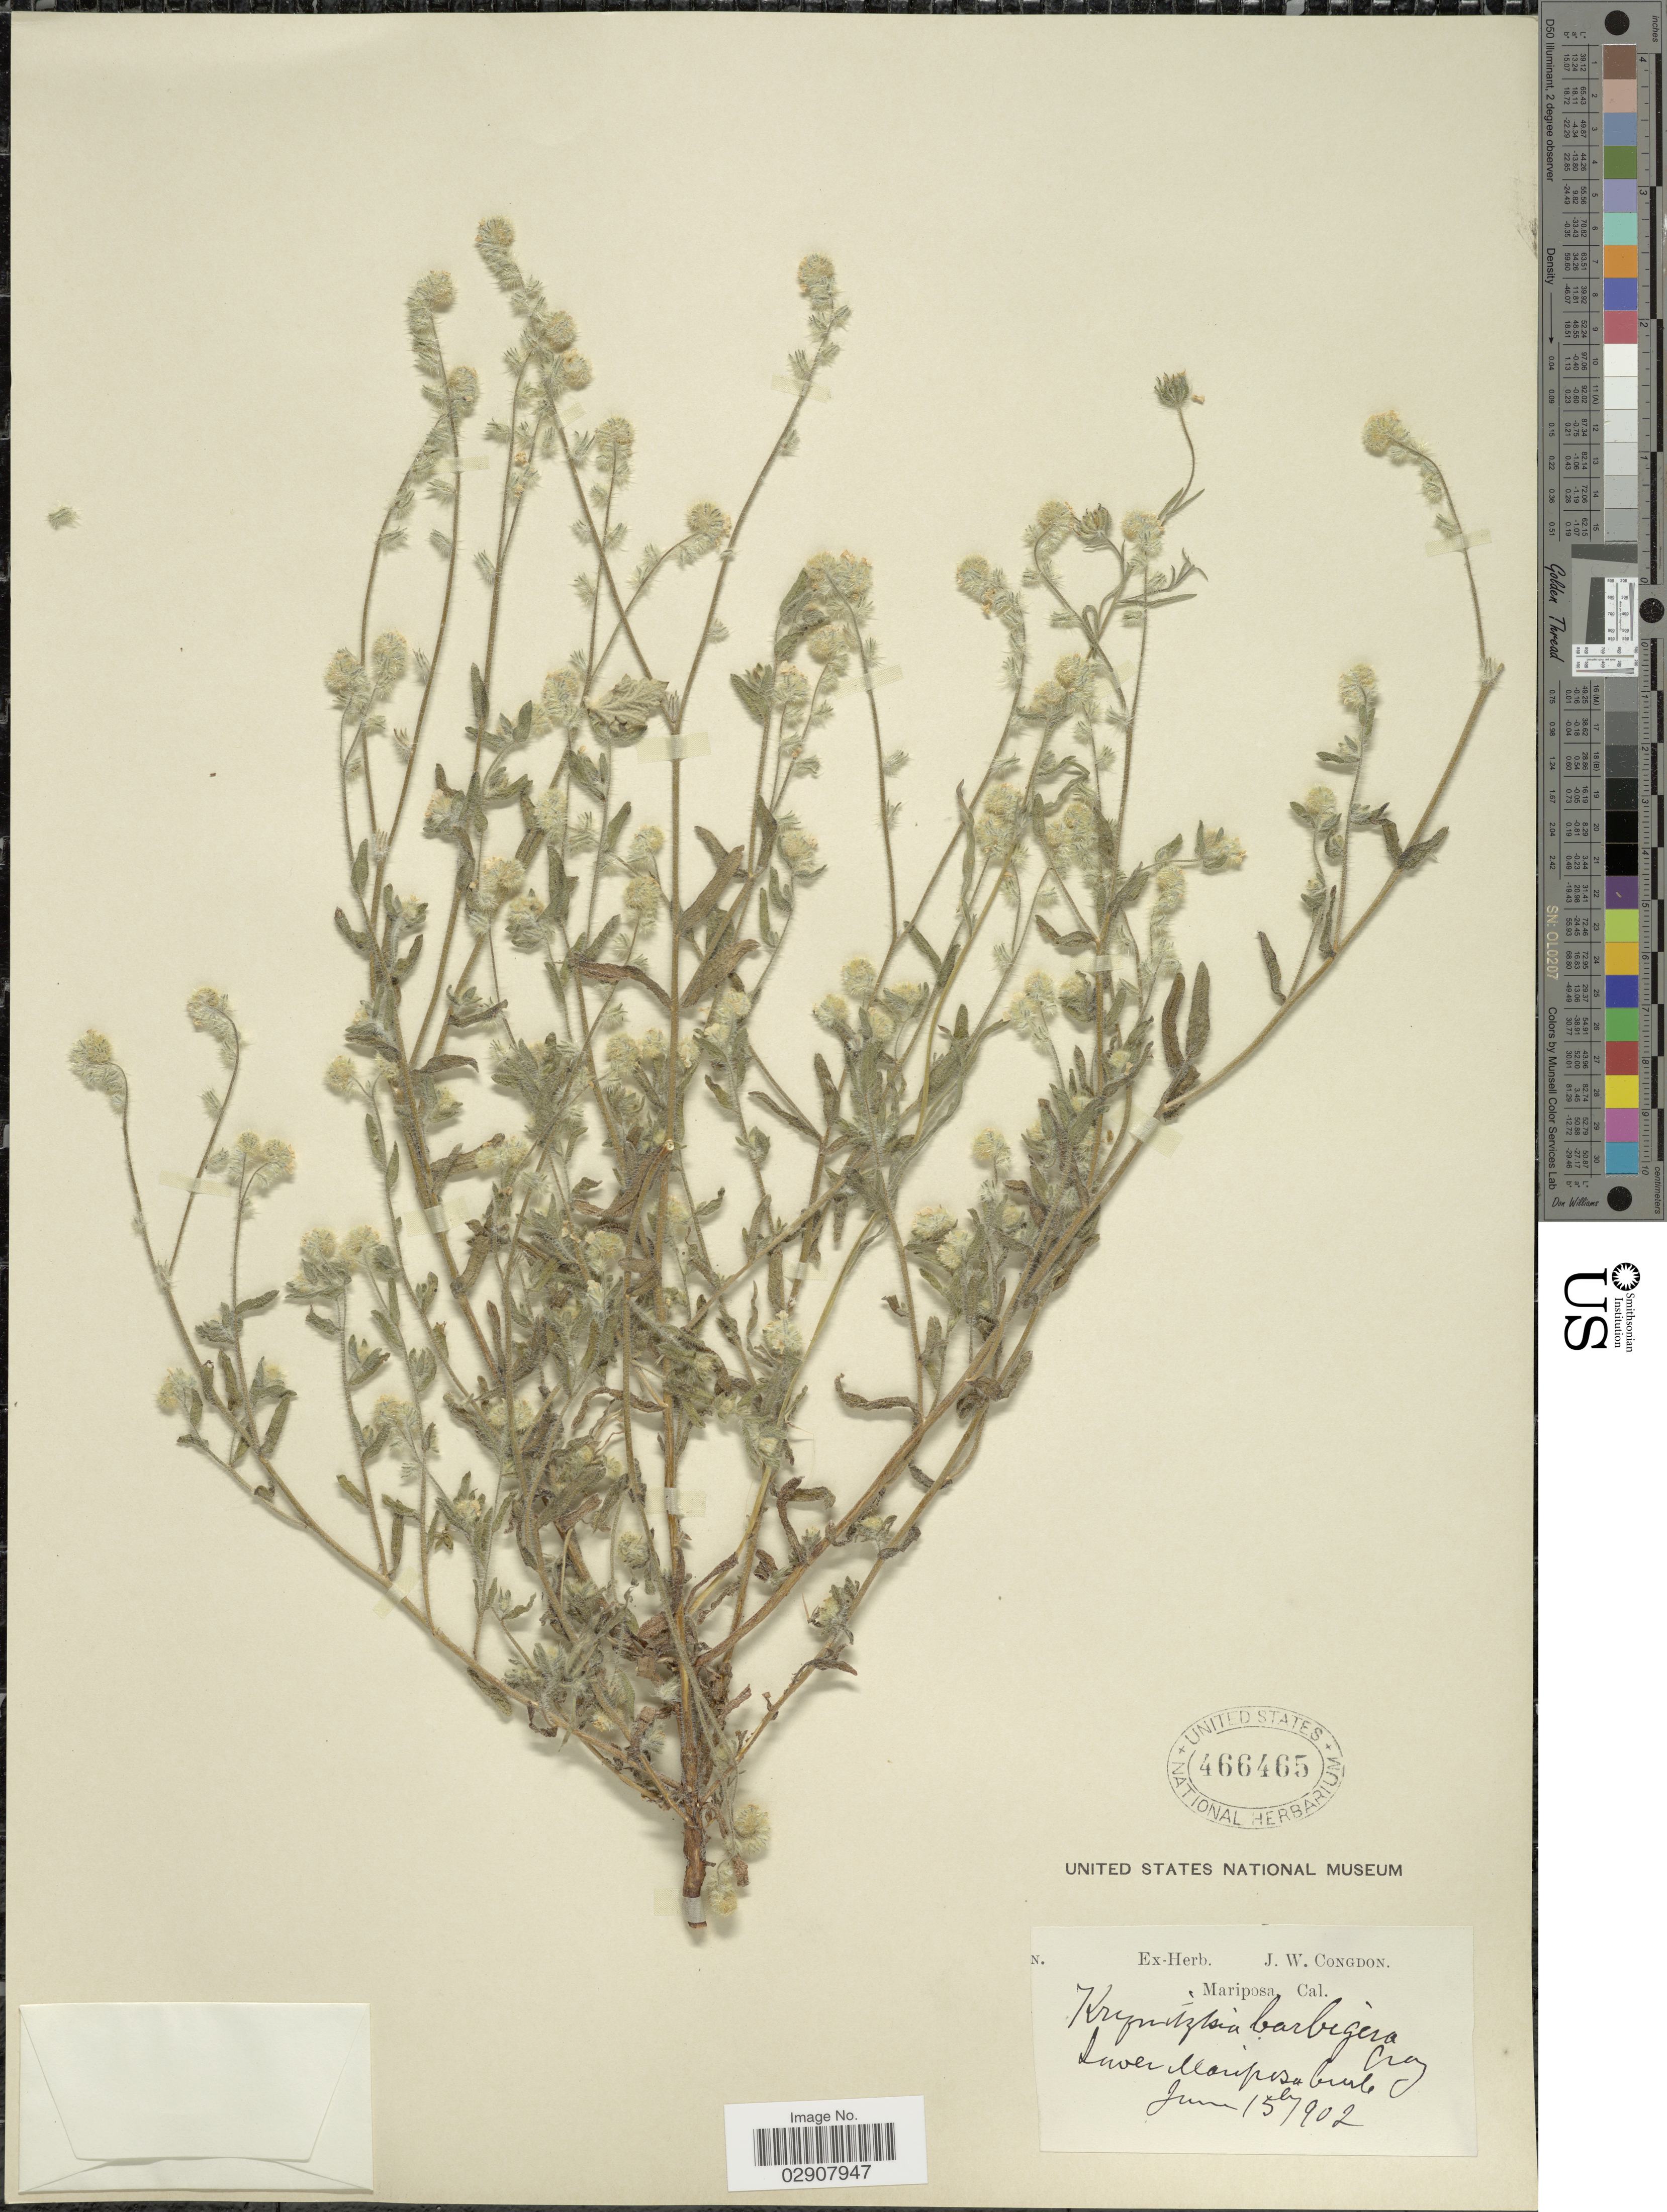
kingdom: Plantae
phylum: Tracheophyta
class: Magnoliopsida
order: Boraginales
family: Boraginaceae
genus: Cryptantha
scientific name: Cryptantha mariposae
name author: I.M. Johnst.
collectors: ex herb. J. W. Congdon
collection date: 1902-06-15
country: United States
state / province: California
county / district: Mariposa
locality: Mariposa, Cal., Lower Mariposa Creek.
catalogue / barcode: US 466465